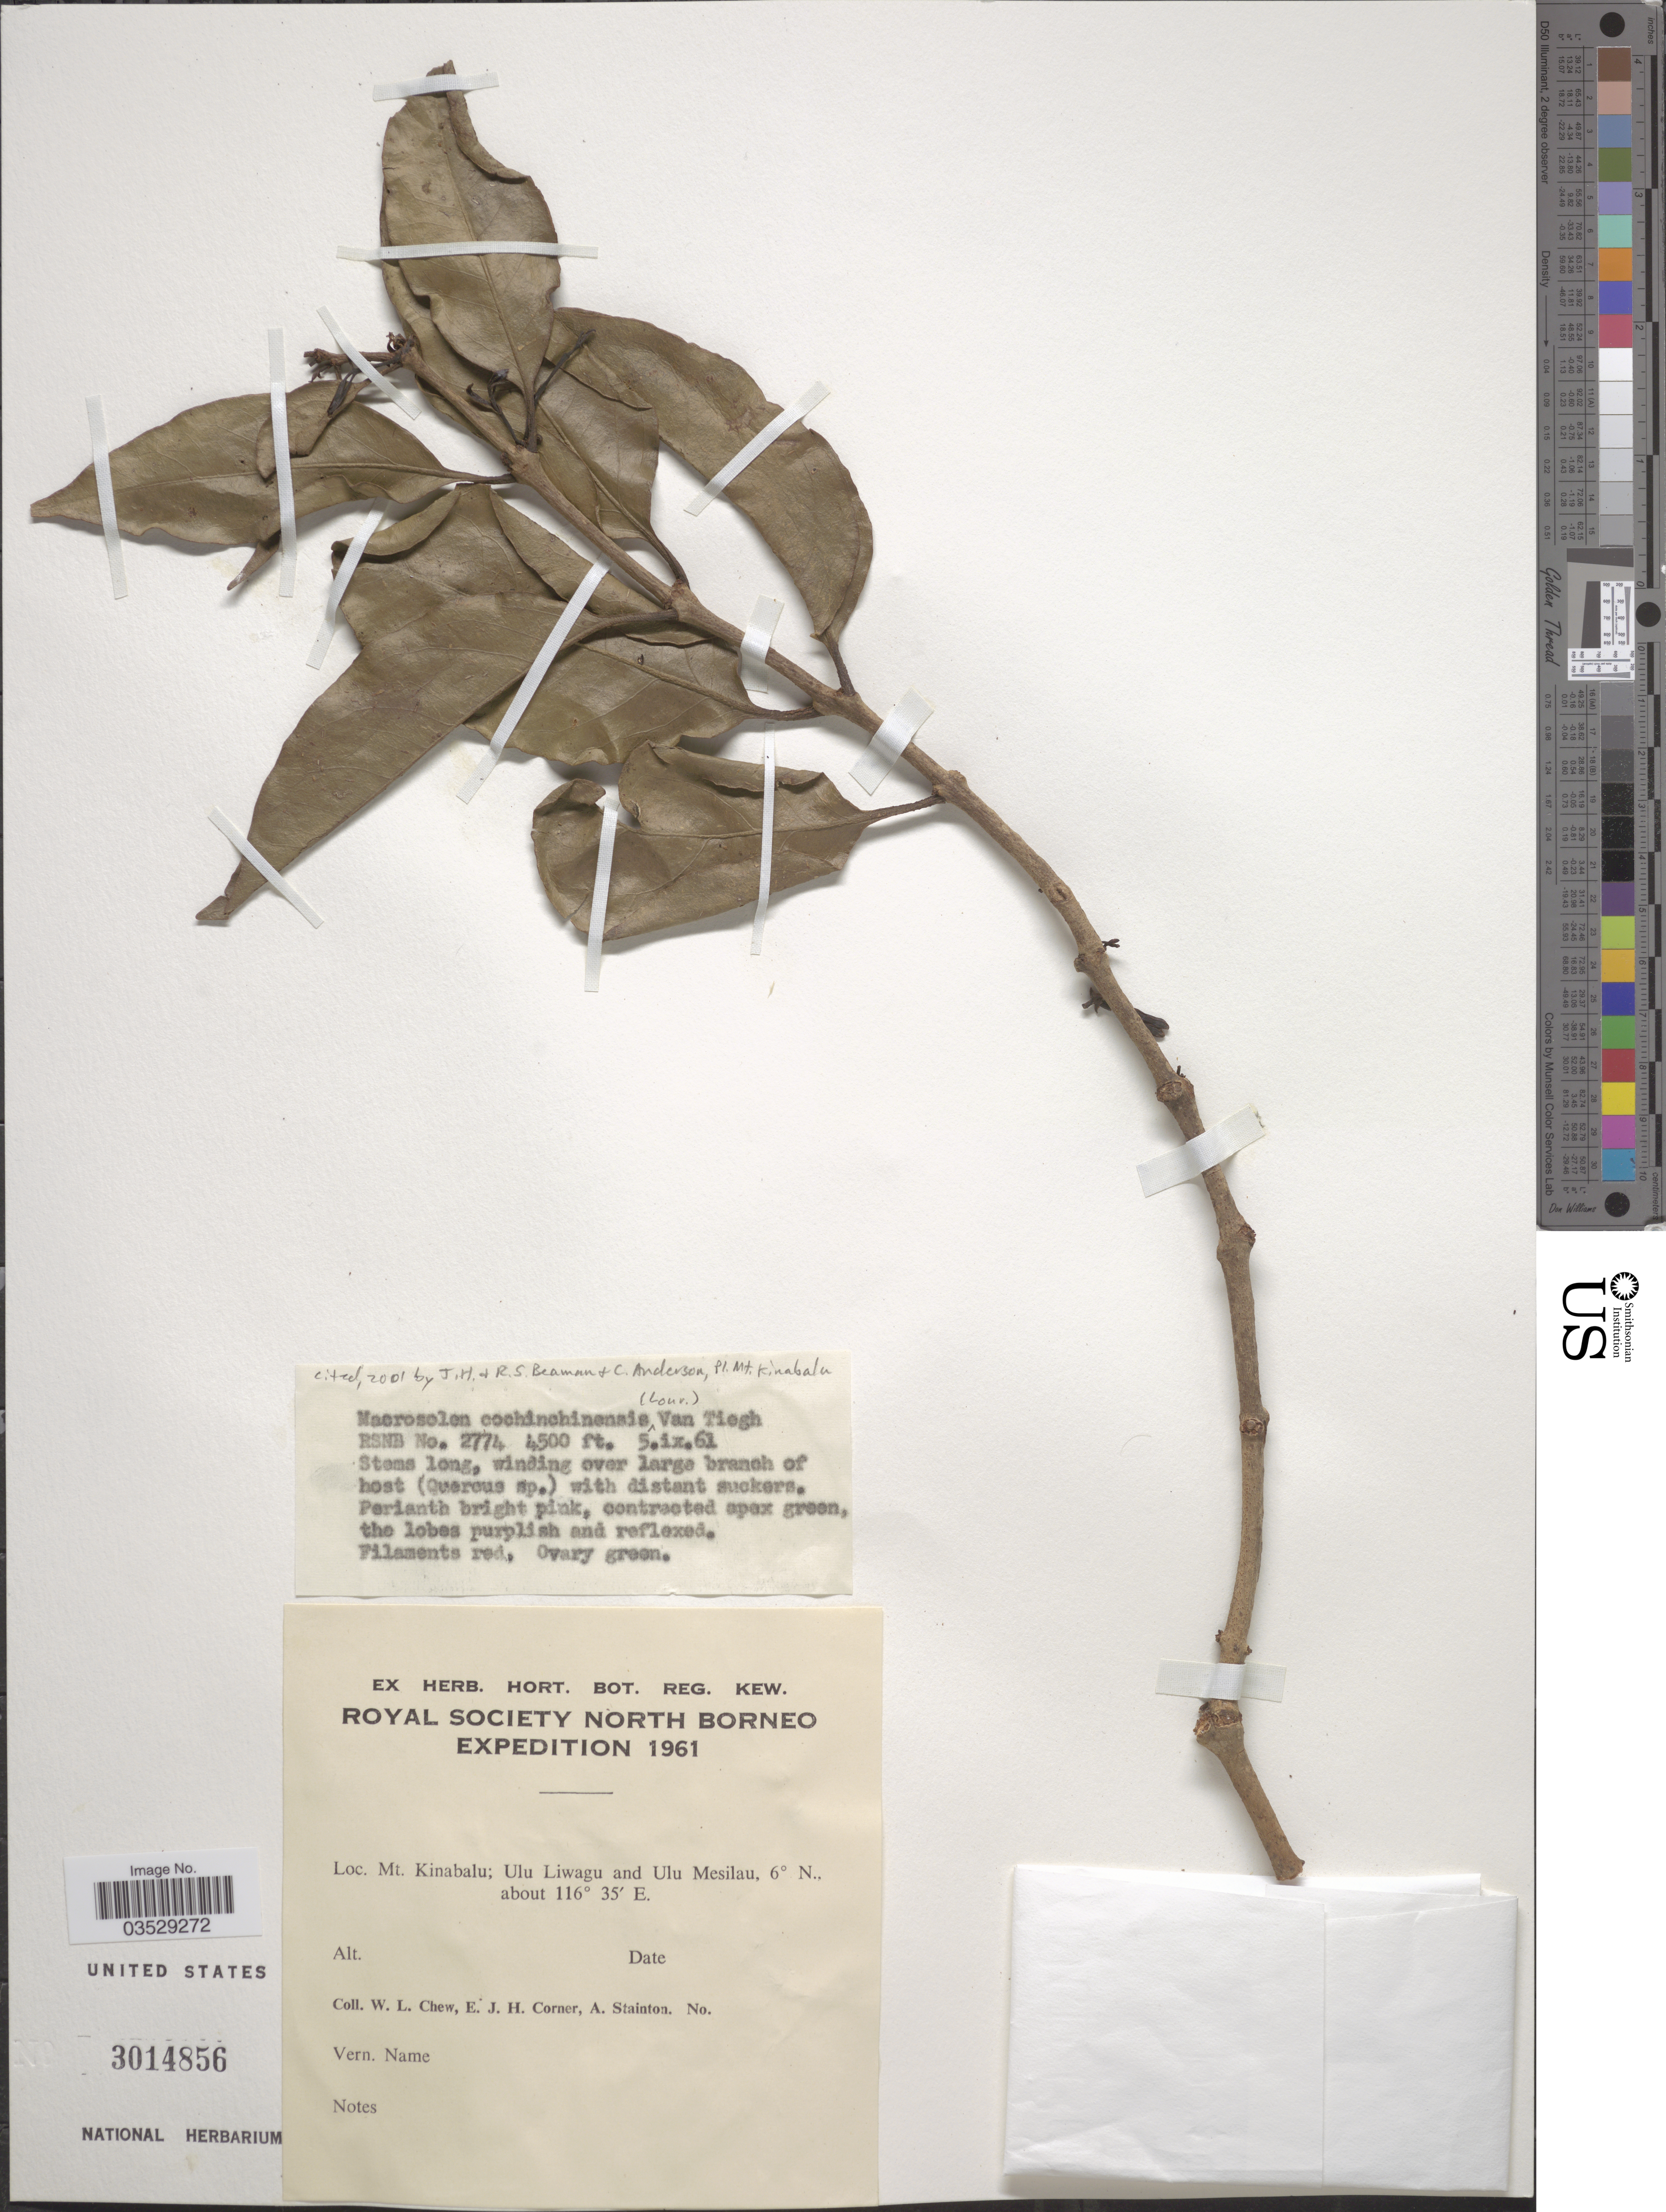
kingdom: Plantae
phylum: Tracheophyta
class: Magnoliopsida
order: Santalales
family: Loranthaceae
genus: Macrosolen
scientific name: Macrosolen cochinchinensis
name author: (Lour.) Tiegh.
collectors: W. Chew, E. Corner & A. Stainton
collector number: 2774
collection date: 1961-09-05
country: Malaysia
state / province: Sabah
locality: Mt. Kinabalu; Ulu Liwagu and Ulu Mesilau.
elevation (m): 1372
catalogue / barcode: US 3014856